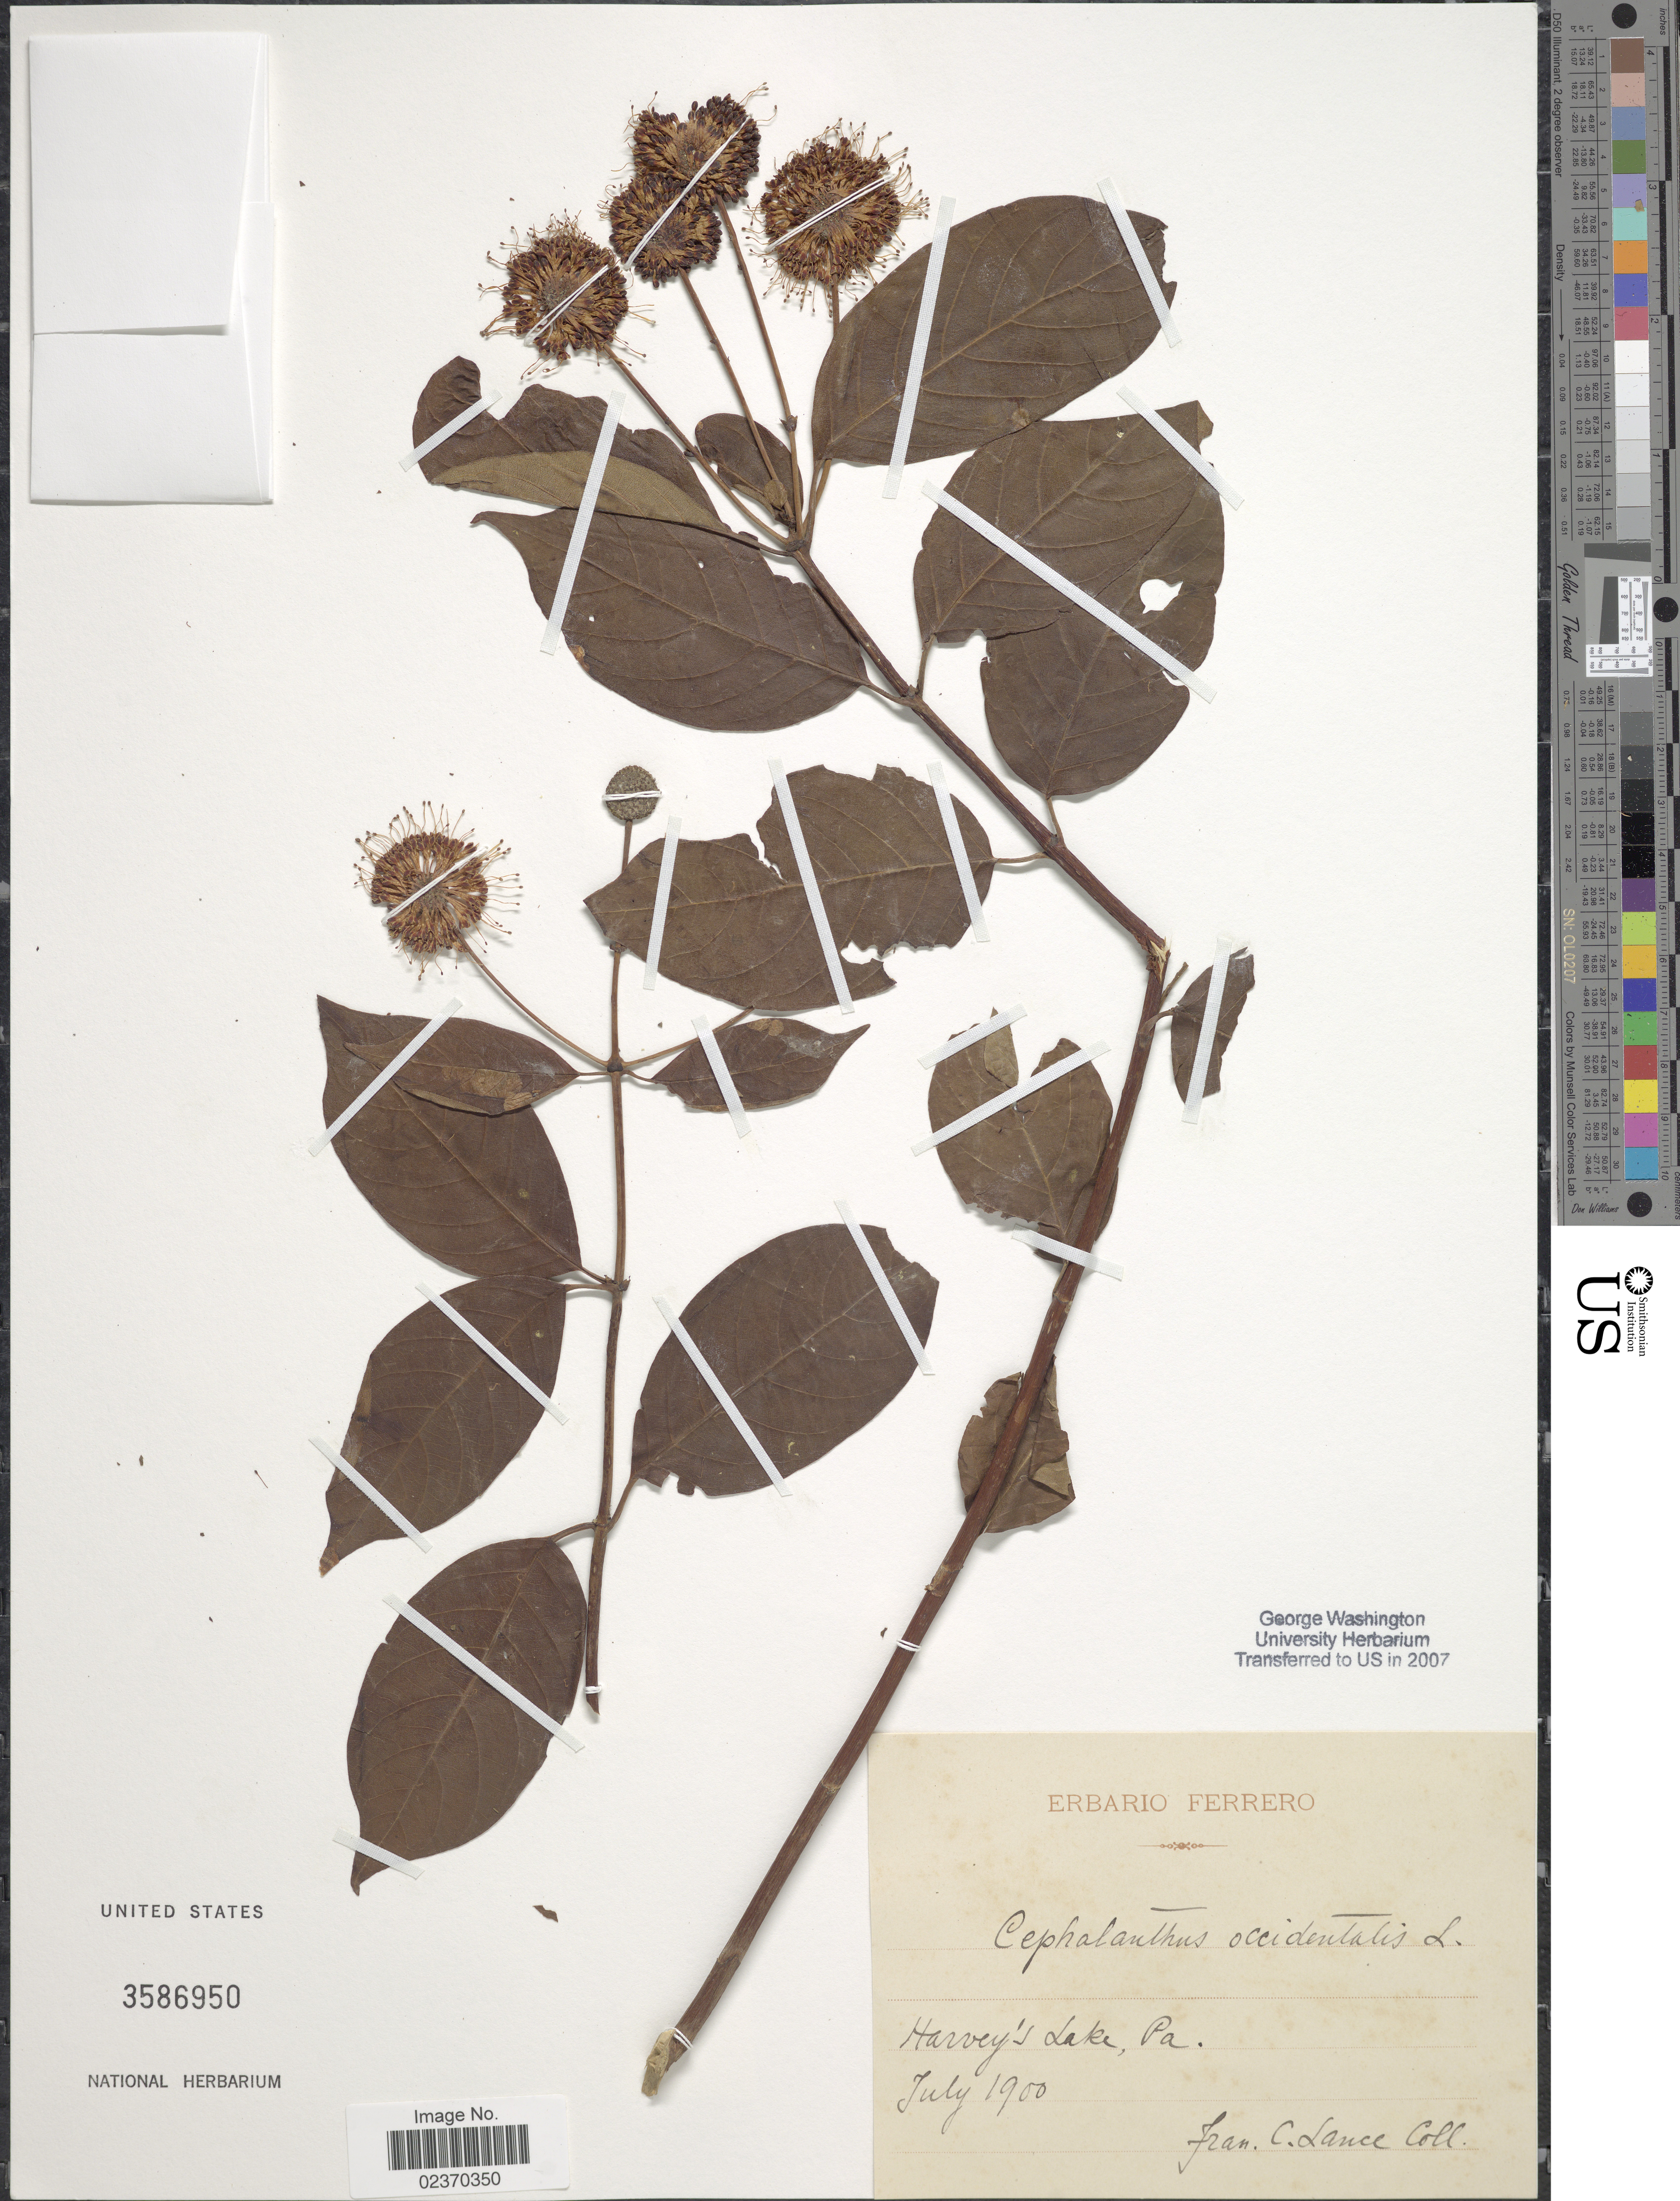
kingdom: Plantae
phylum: Tracheophyta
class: Magnoliopsida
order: Gentianales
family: Rubiaceae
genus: Cephalanthus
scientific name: Cephalanthus occidentalis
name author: L.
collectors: F. Lance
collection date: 1900-07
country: United States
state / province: Pennsylvania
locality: Harvey's Lake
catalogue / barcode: US 3586950